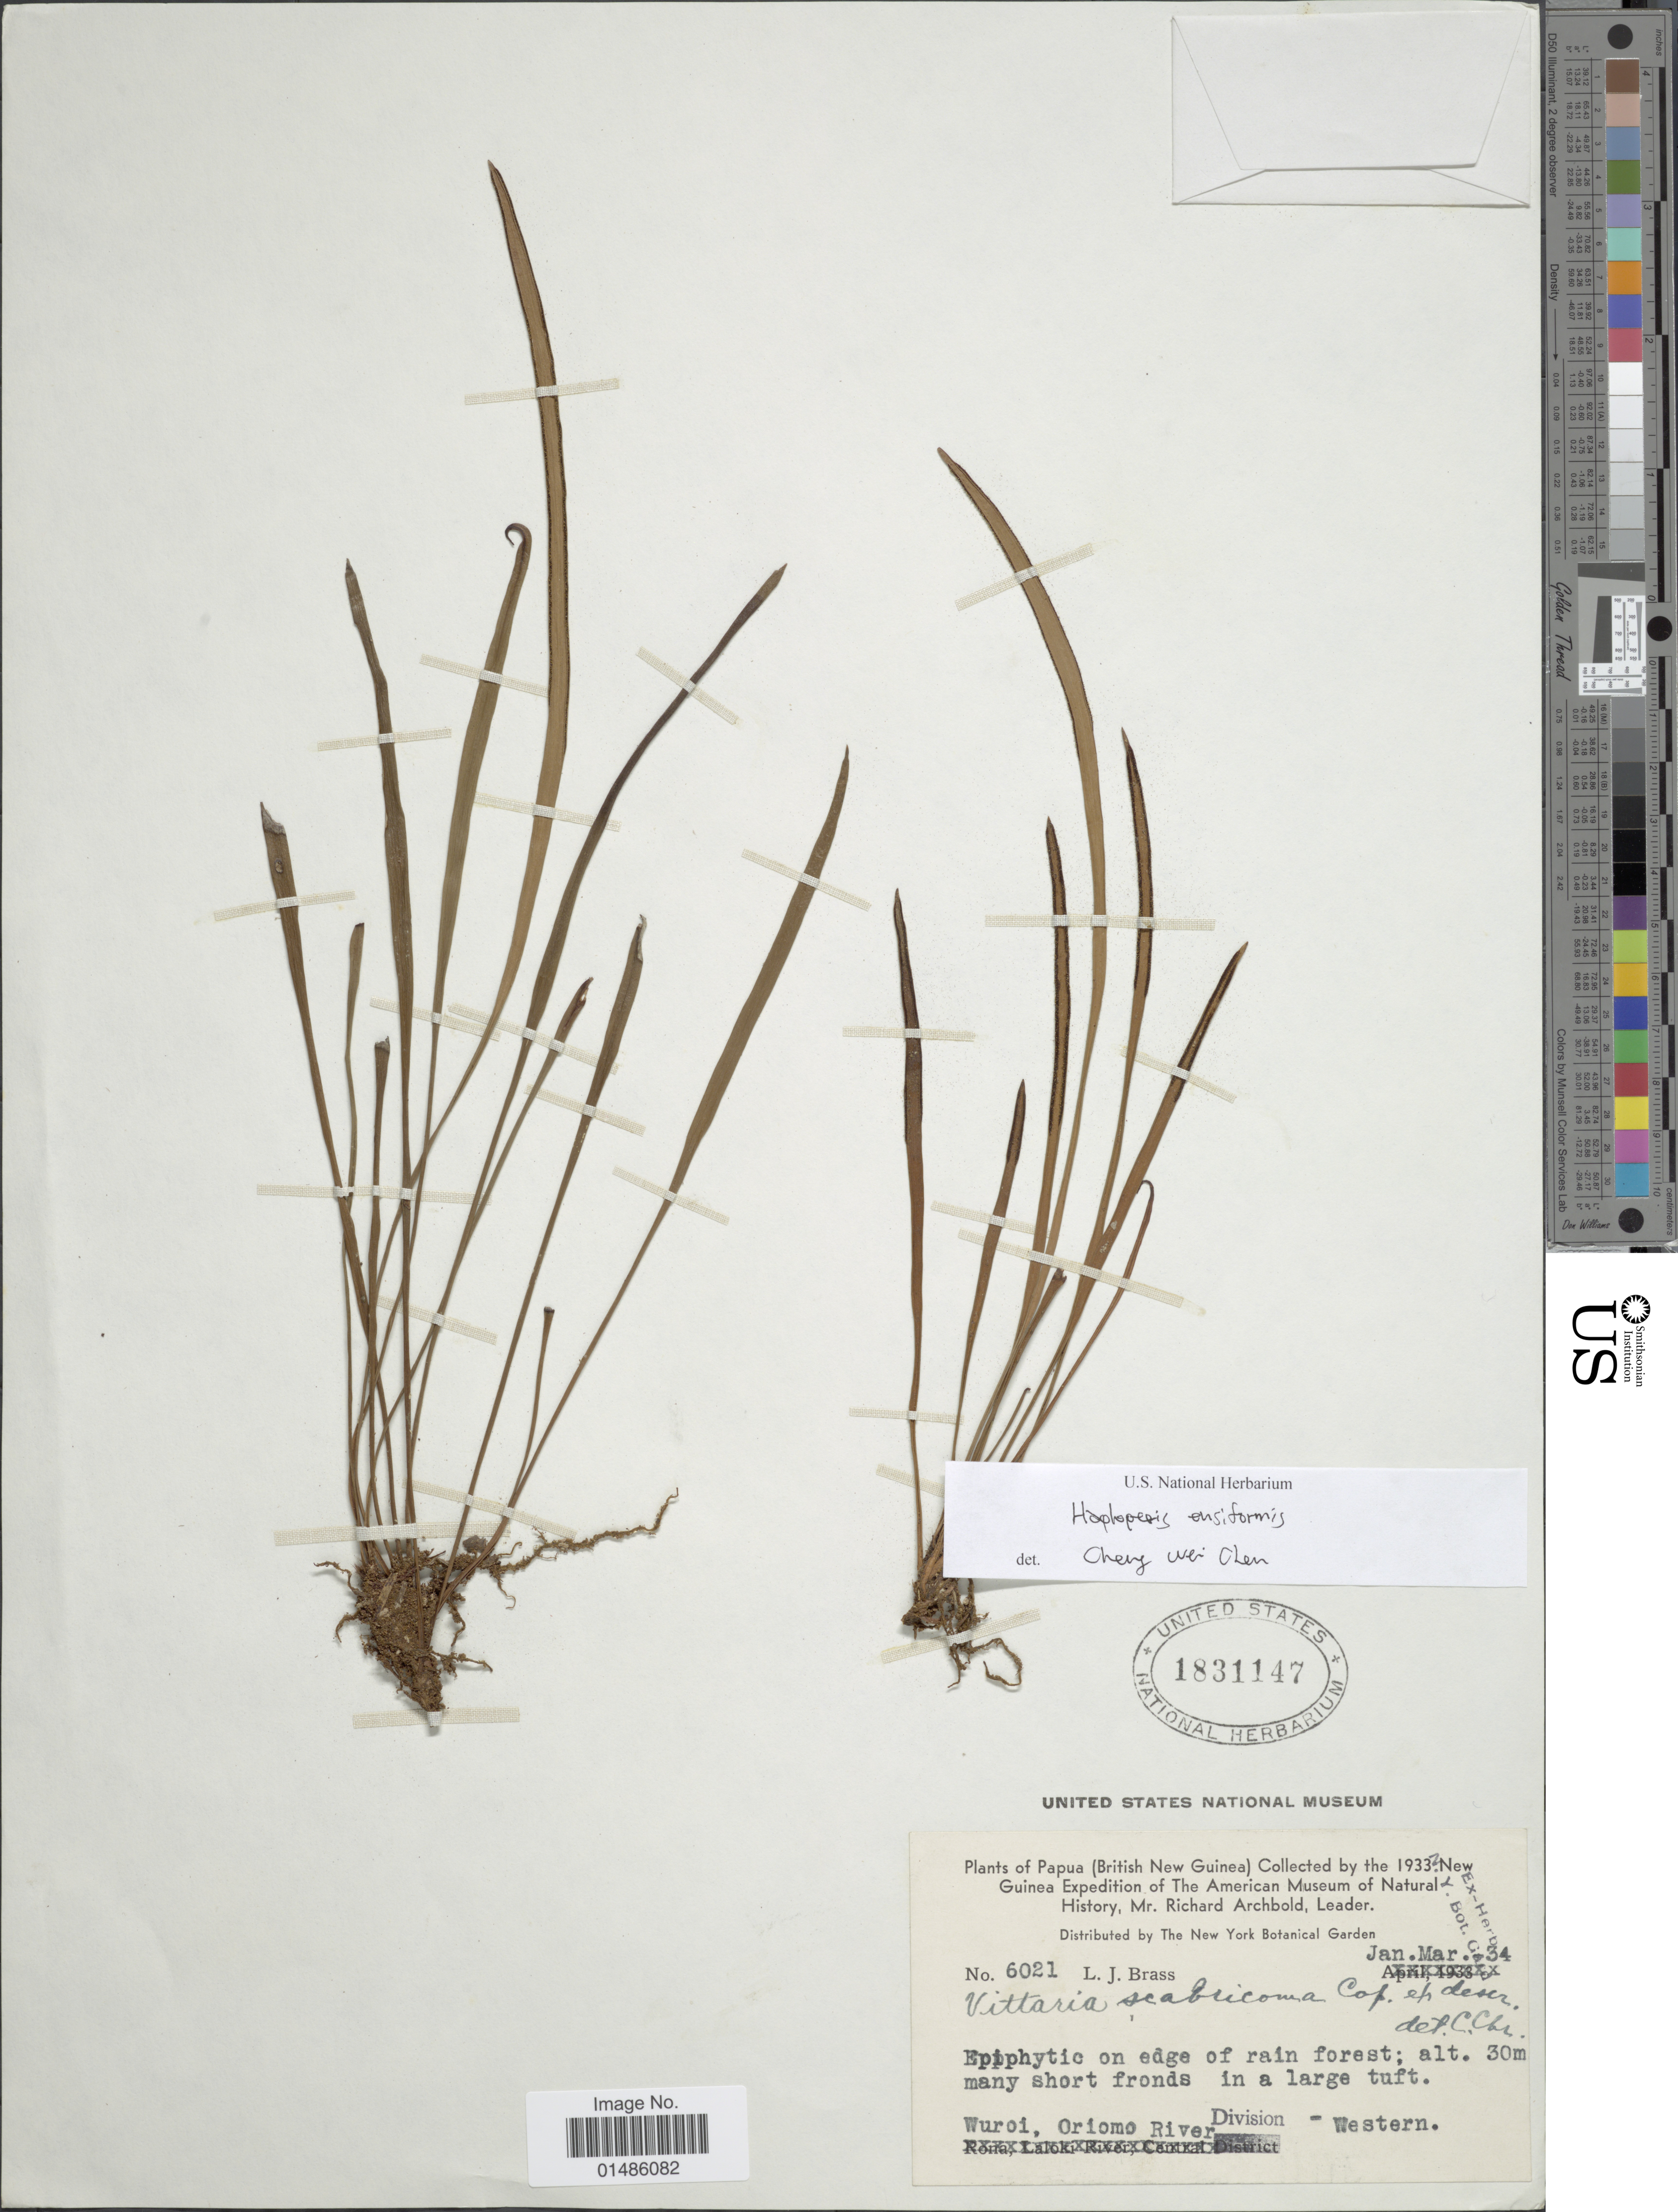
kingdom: Plantae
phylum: Tracheophyta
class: Polypodiopsida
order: Polypodiales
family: Pteridaceae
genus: Haplopteris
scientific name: Haplopteris ensiformis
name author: (Sw.) E.H. Crane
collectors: L. J. Brass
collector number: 6021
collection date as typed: Transcribed d/m/y: /1/34 to /3/34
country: Papua New Guinea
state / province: Manus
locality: (British New Guinea). Wuroi, Oriomo River Division - Western.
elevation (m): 30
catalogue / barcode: US 1831147